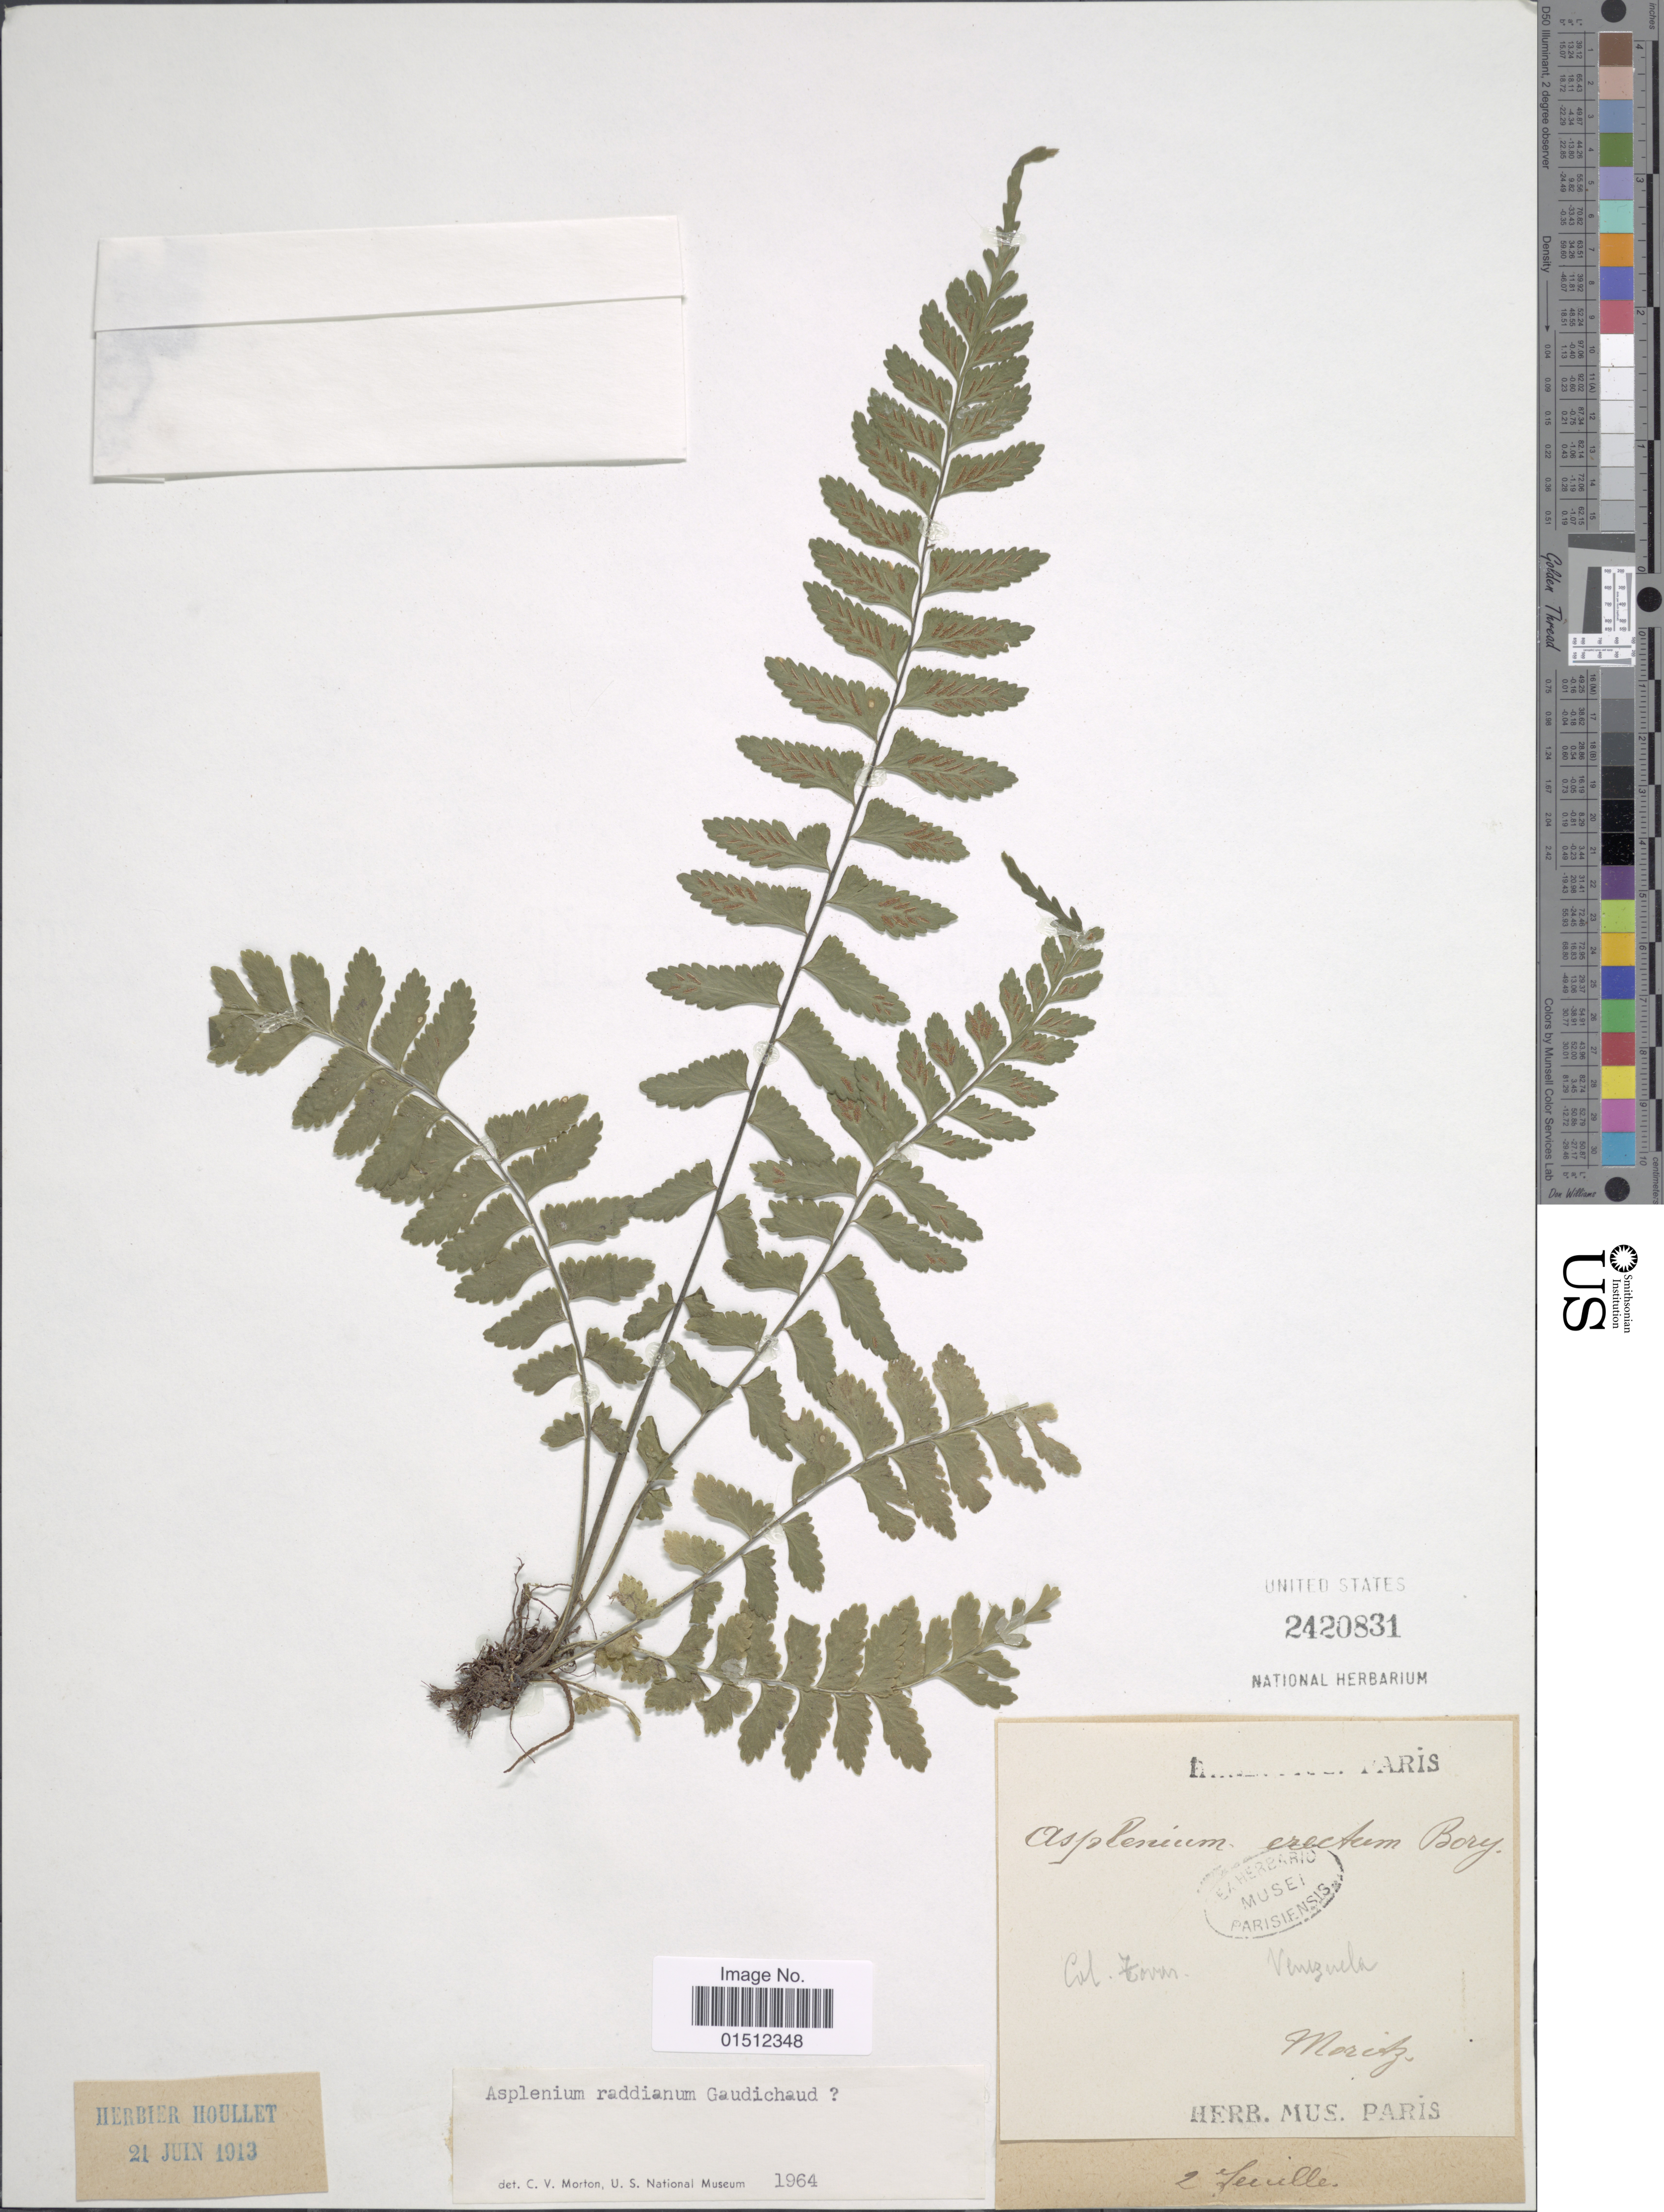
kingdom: Plantae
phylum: Tracheophyta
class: Polypodiopsida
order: Polypodiales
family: Aspleniaceae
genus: Asplenium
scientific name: Asplenium raddianum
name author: Gaudich.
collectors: Moritz, --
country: Venezuela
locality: Col.Tovar, Venezuela.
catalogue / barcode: US 2420831